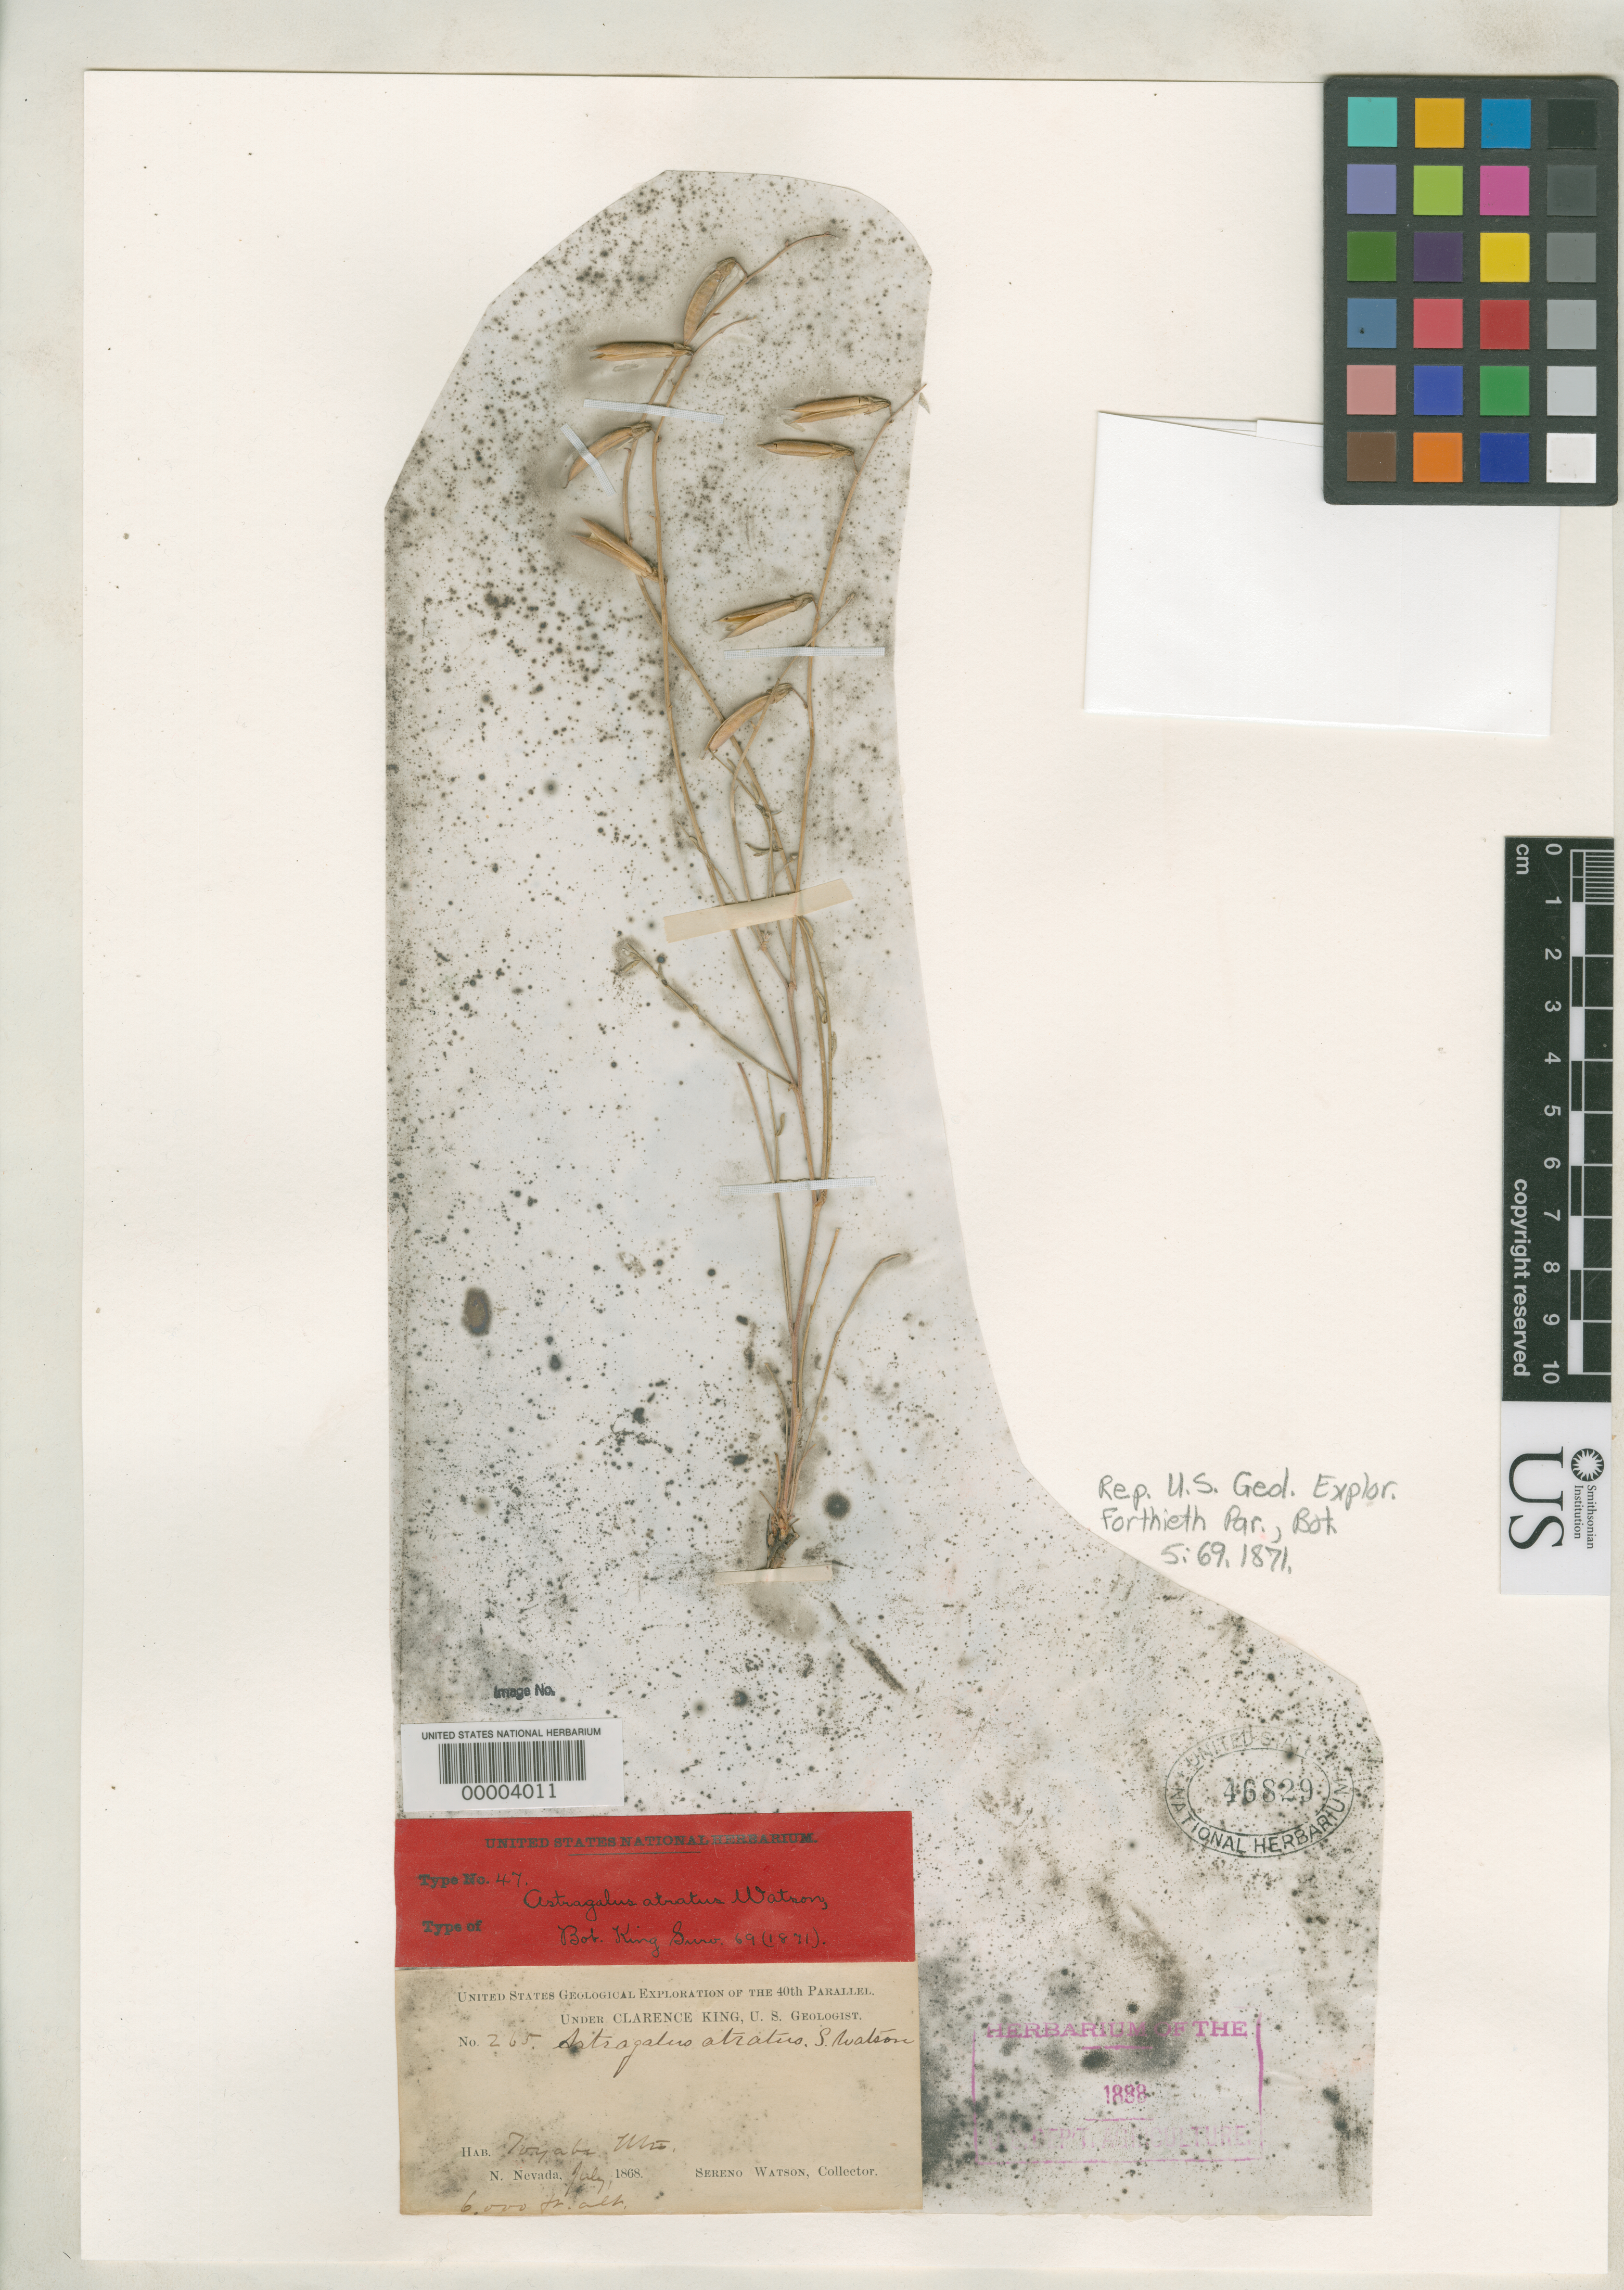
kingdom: Plantae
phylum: Tracheophyta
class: Magnoliopsida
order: Fabales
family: Fabaceae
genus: Astragalus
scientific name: Astragalus atratus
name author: S. Watson in C. King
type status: Syntype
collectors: S. Watson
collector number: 265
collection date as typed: Jul 1868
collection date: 1868-07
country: United States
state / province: Nevada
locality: Toyabe Mountains.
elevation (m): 1829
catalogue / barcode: US 46829